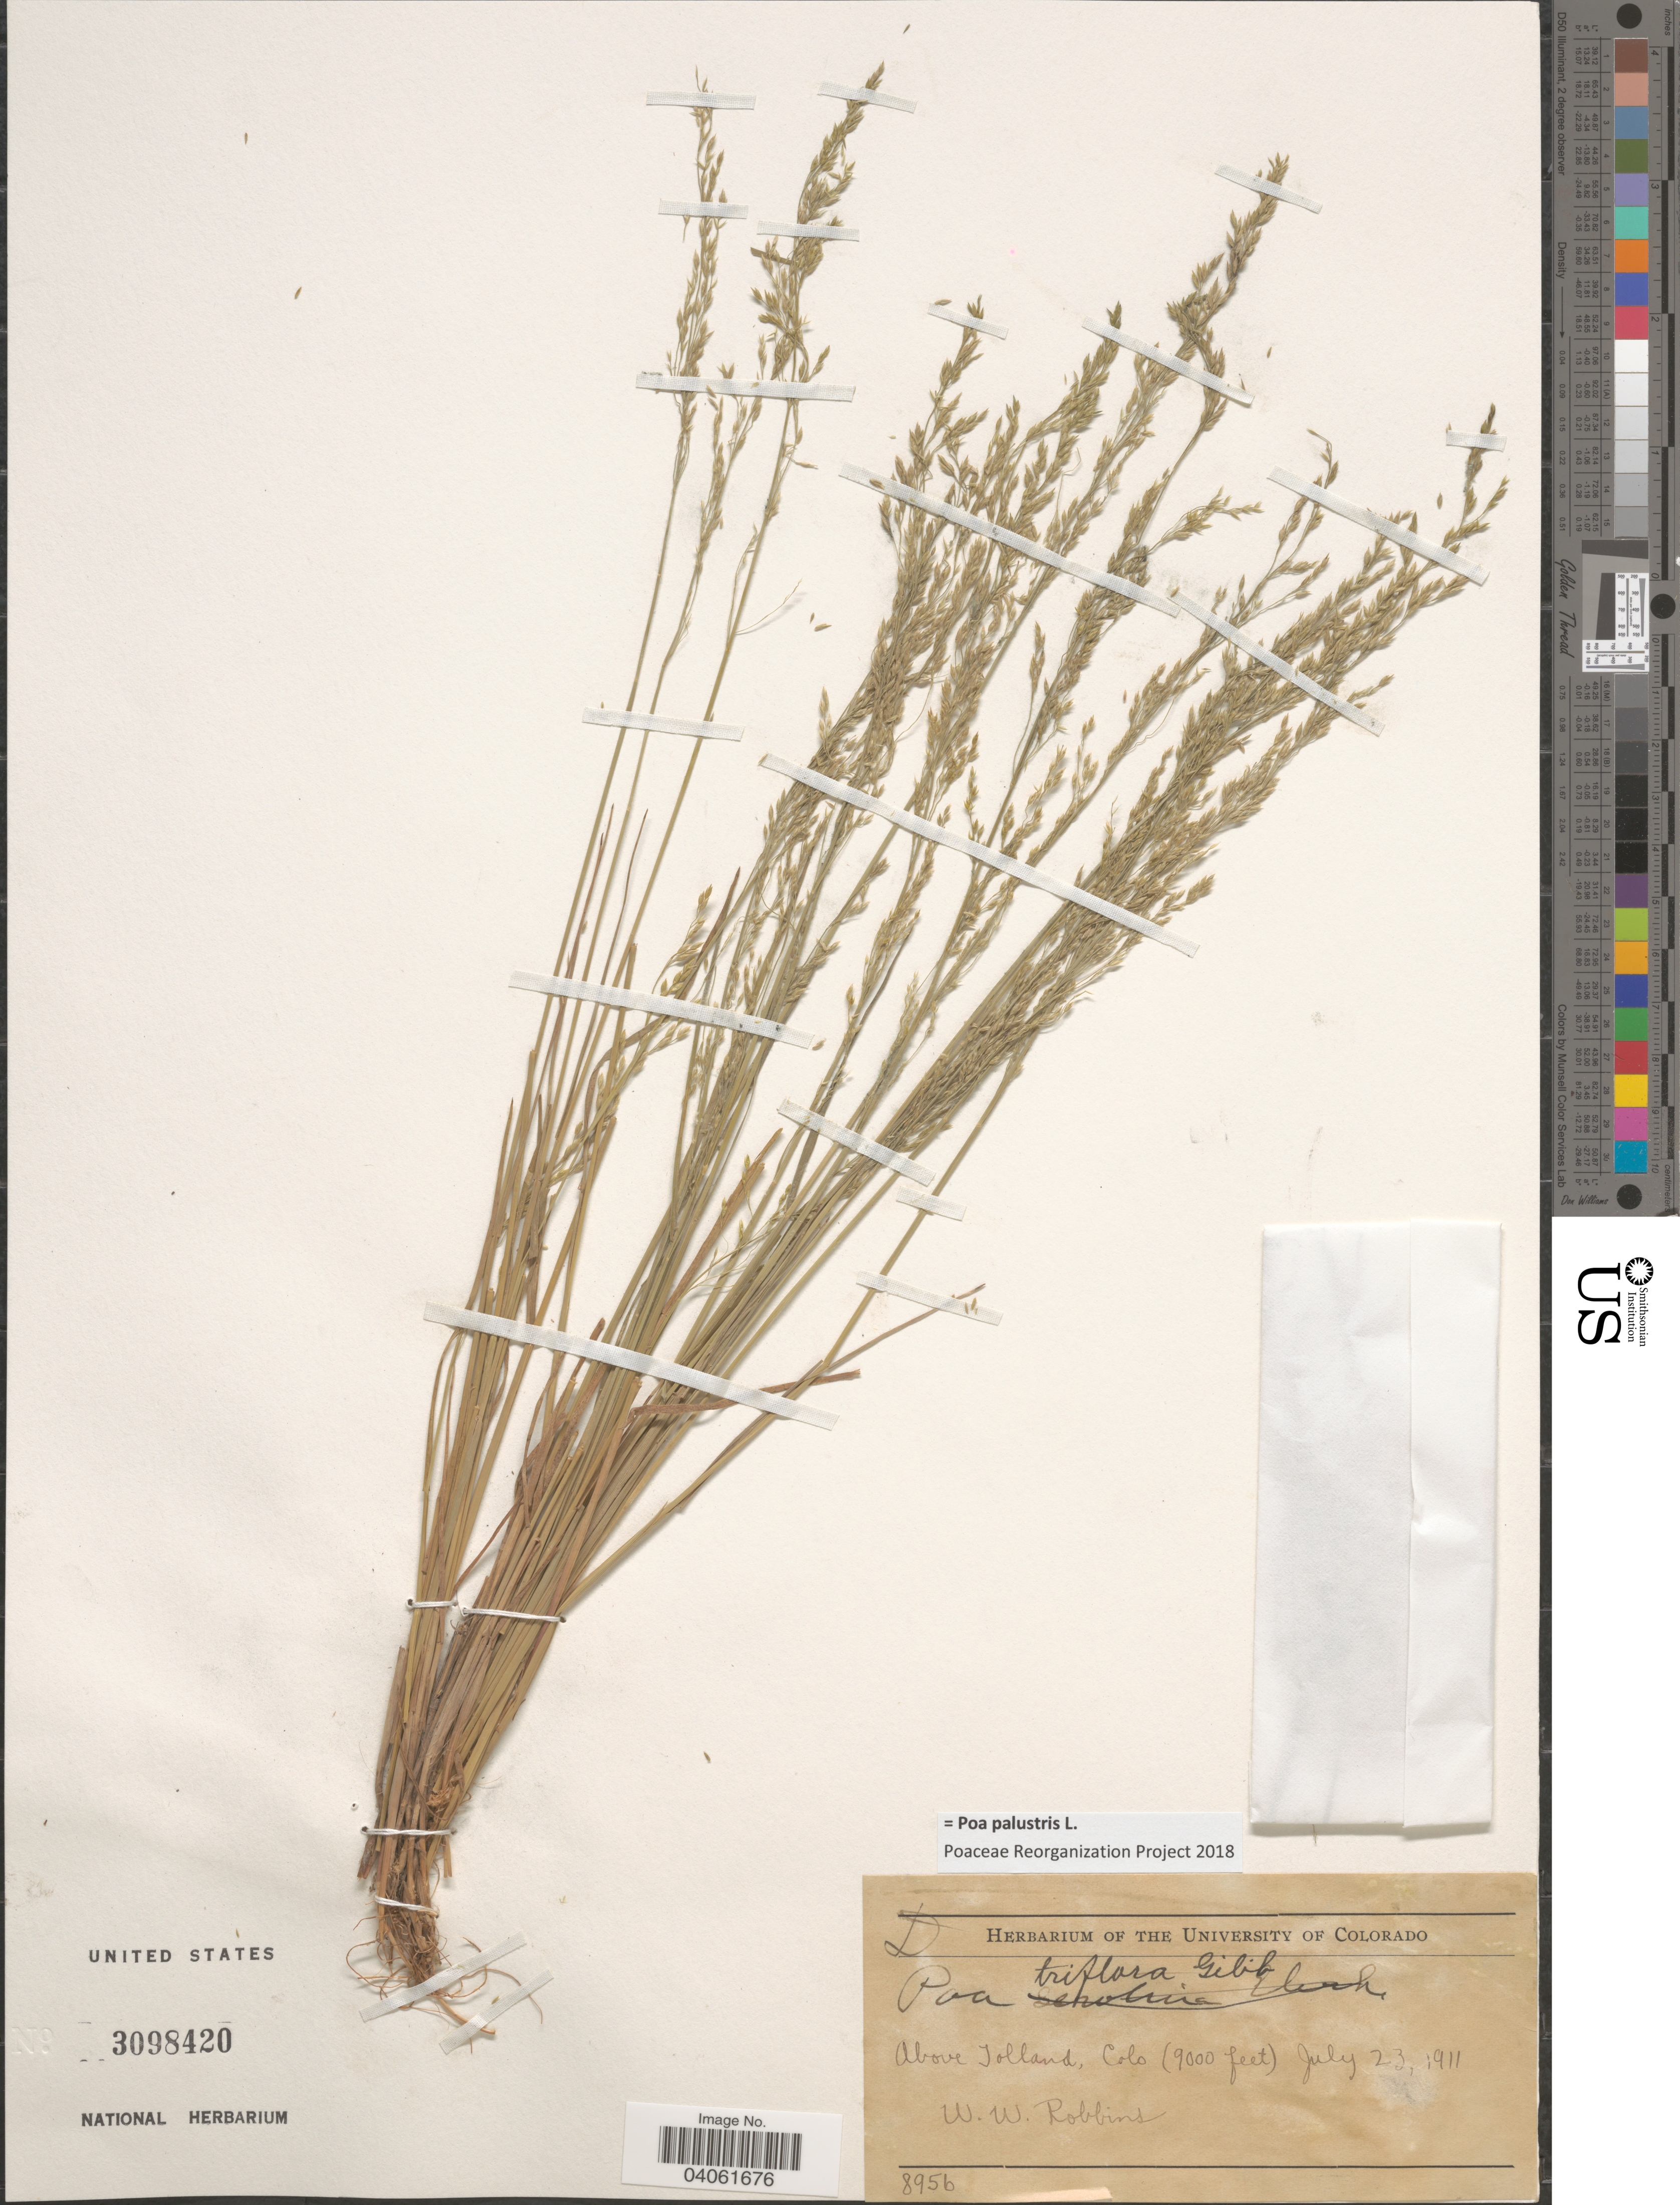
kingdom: Plantae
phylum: Tracheophyta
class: Liliopsida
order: Poales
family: Poaceae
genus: Poa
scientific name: Poa palustris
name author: L.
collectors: W. Robbins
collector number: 8956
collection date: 1911-07-23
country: United States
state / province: Colorado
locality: Above Tolland.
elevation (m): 2743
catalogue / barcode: US 3098420